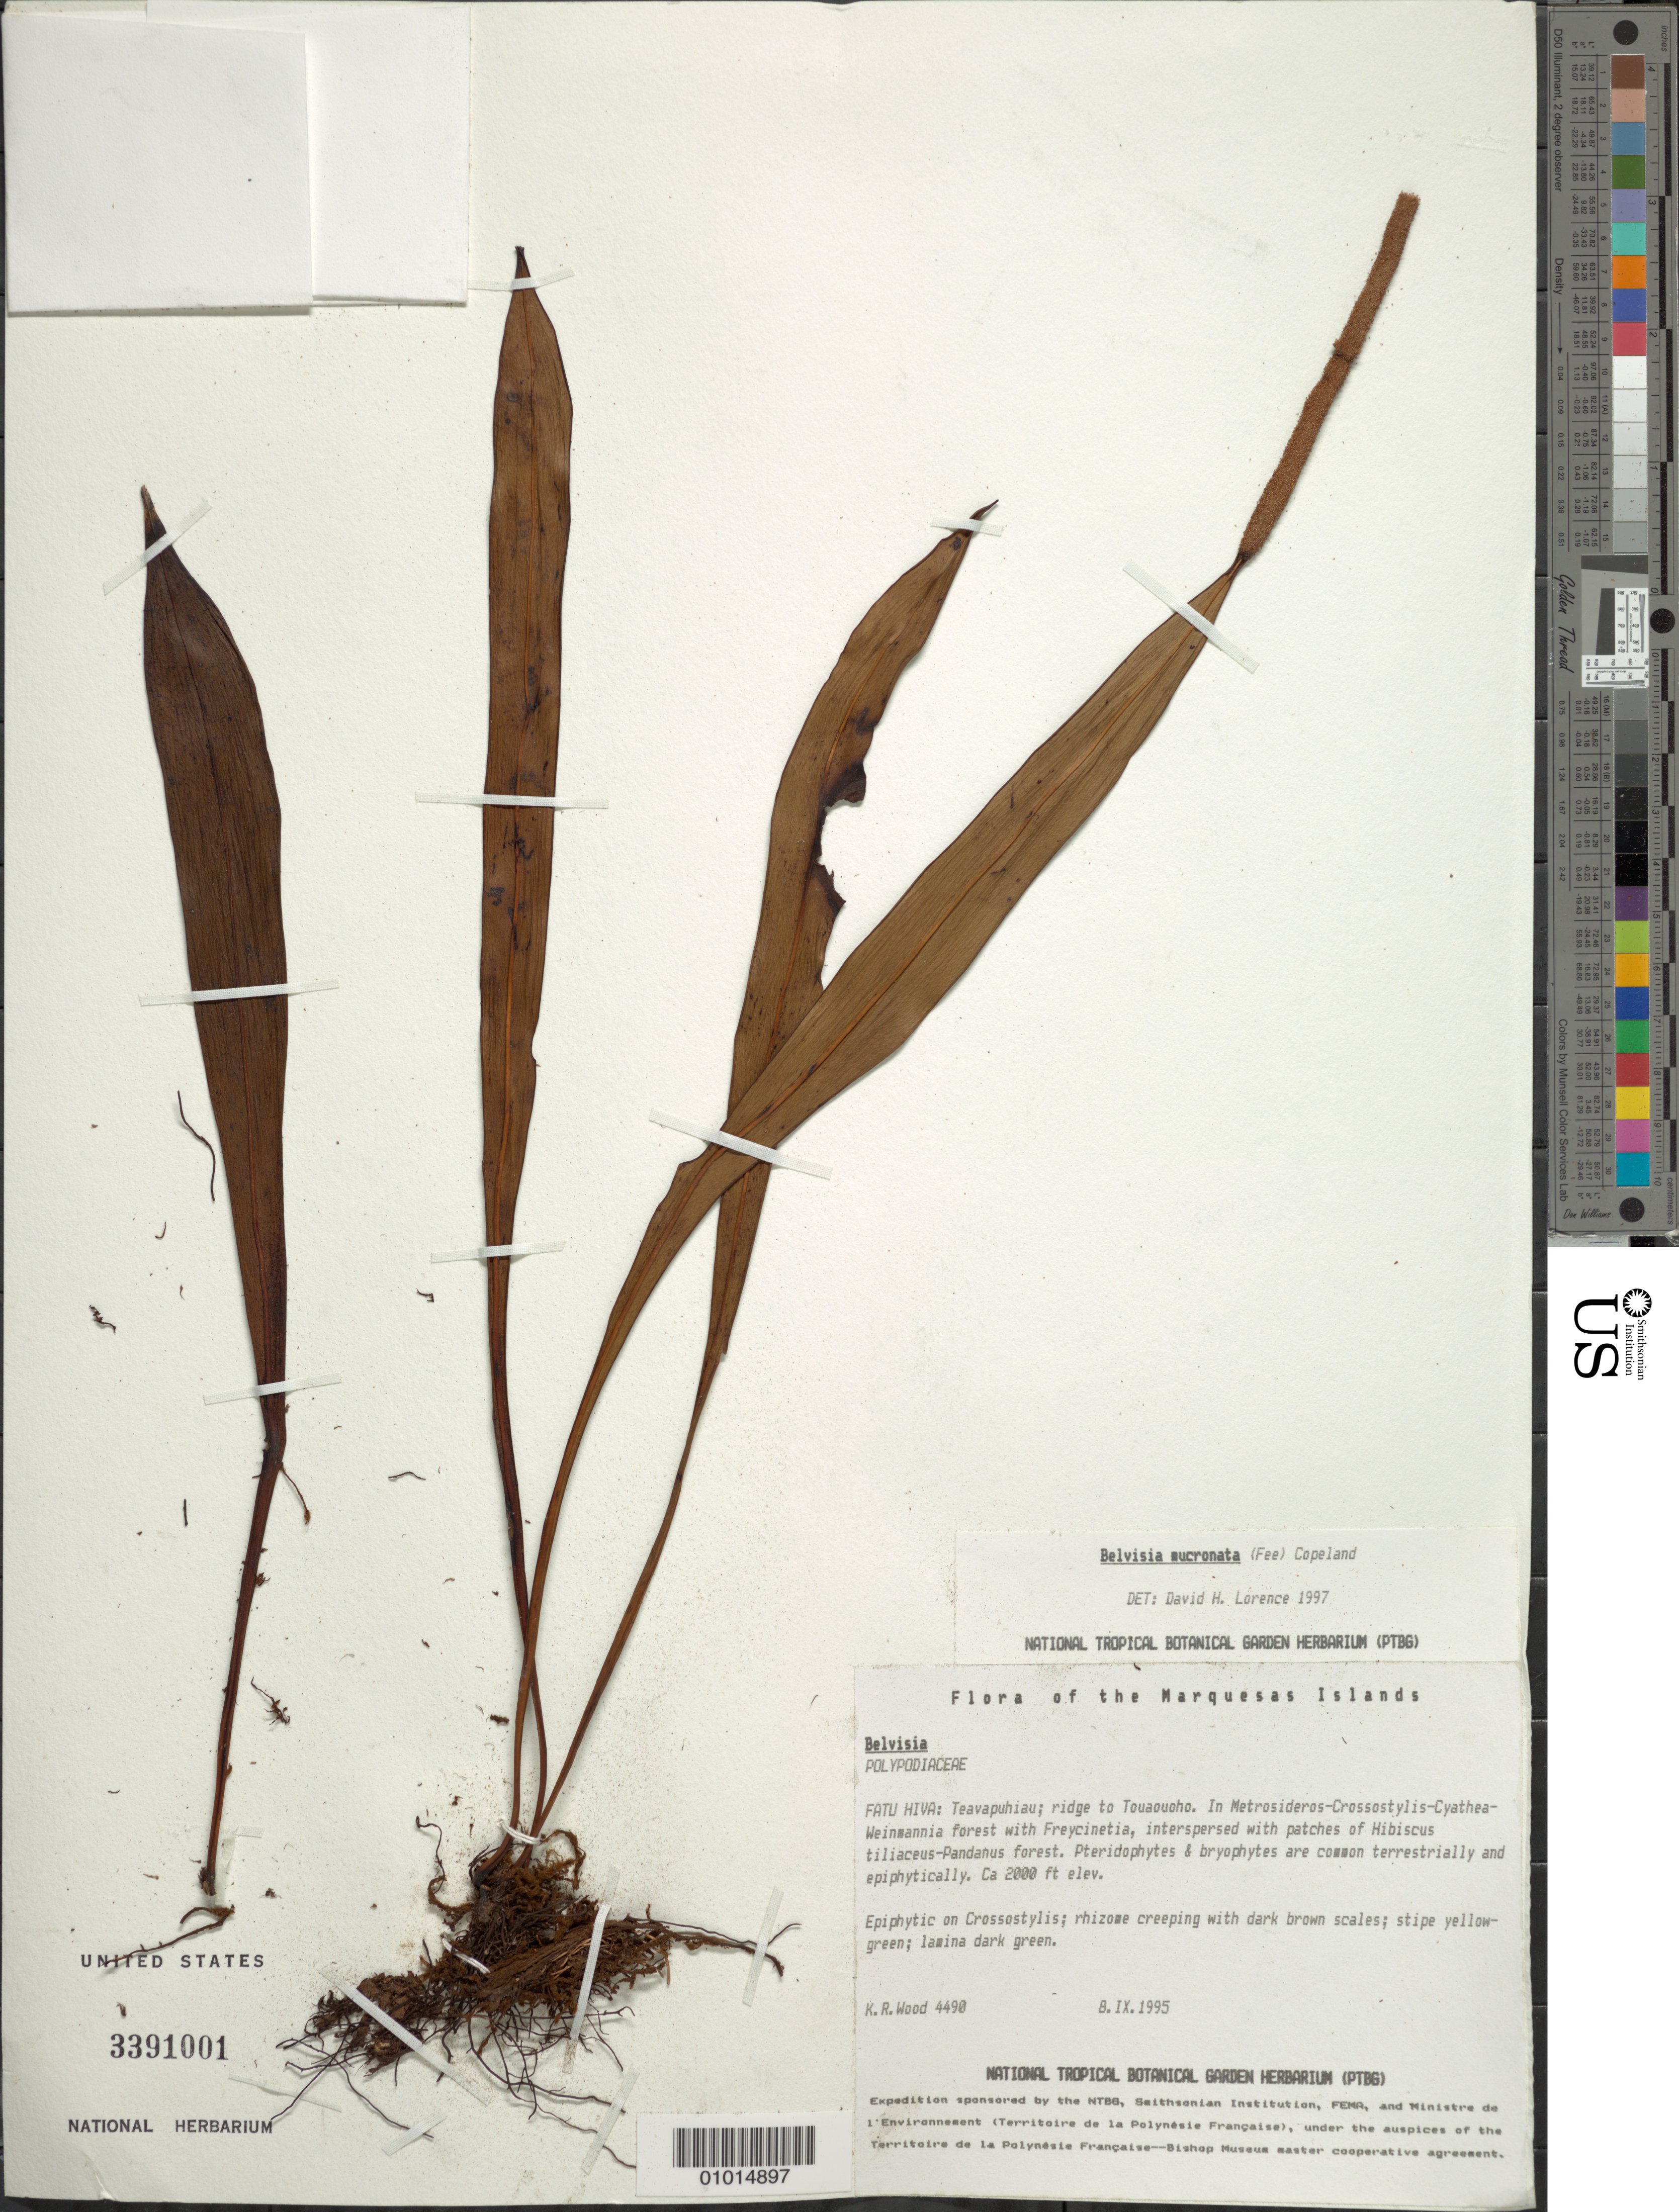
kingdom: Plantae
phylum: Tracheophyta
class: Polypodiopsida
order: Polypodiales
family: Polypodiaceae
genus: Lepisorus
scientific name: Lepisorus mucronatus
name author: (Fée) Li S. Wang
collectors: K. R. Wood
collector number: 4490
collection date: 1995-09-08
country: French Polynesia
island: Fatu Hiva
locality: Teavapuhiau, ridge to Touaouoho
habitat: Metrosideros - Crossostylis - Cyathea - Weinmannia w/ Freycinetia, interspersed w/ Hibiscus tiliaceus - Pandanus forest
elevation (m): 610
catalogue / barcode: US 3391001